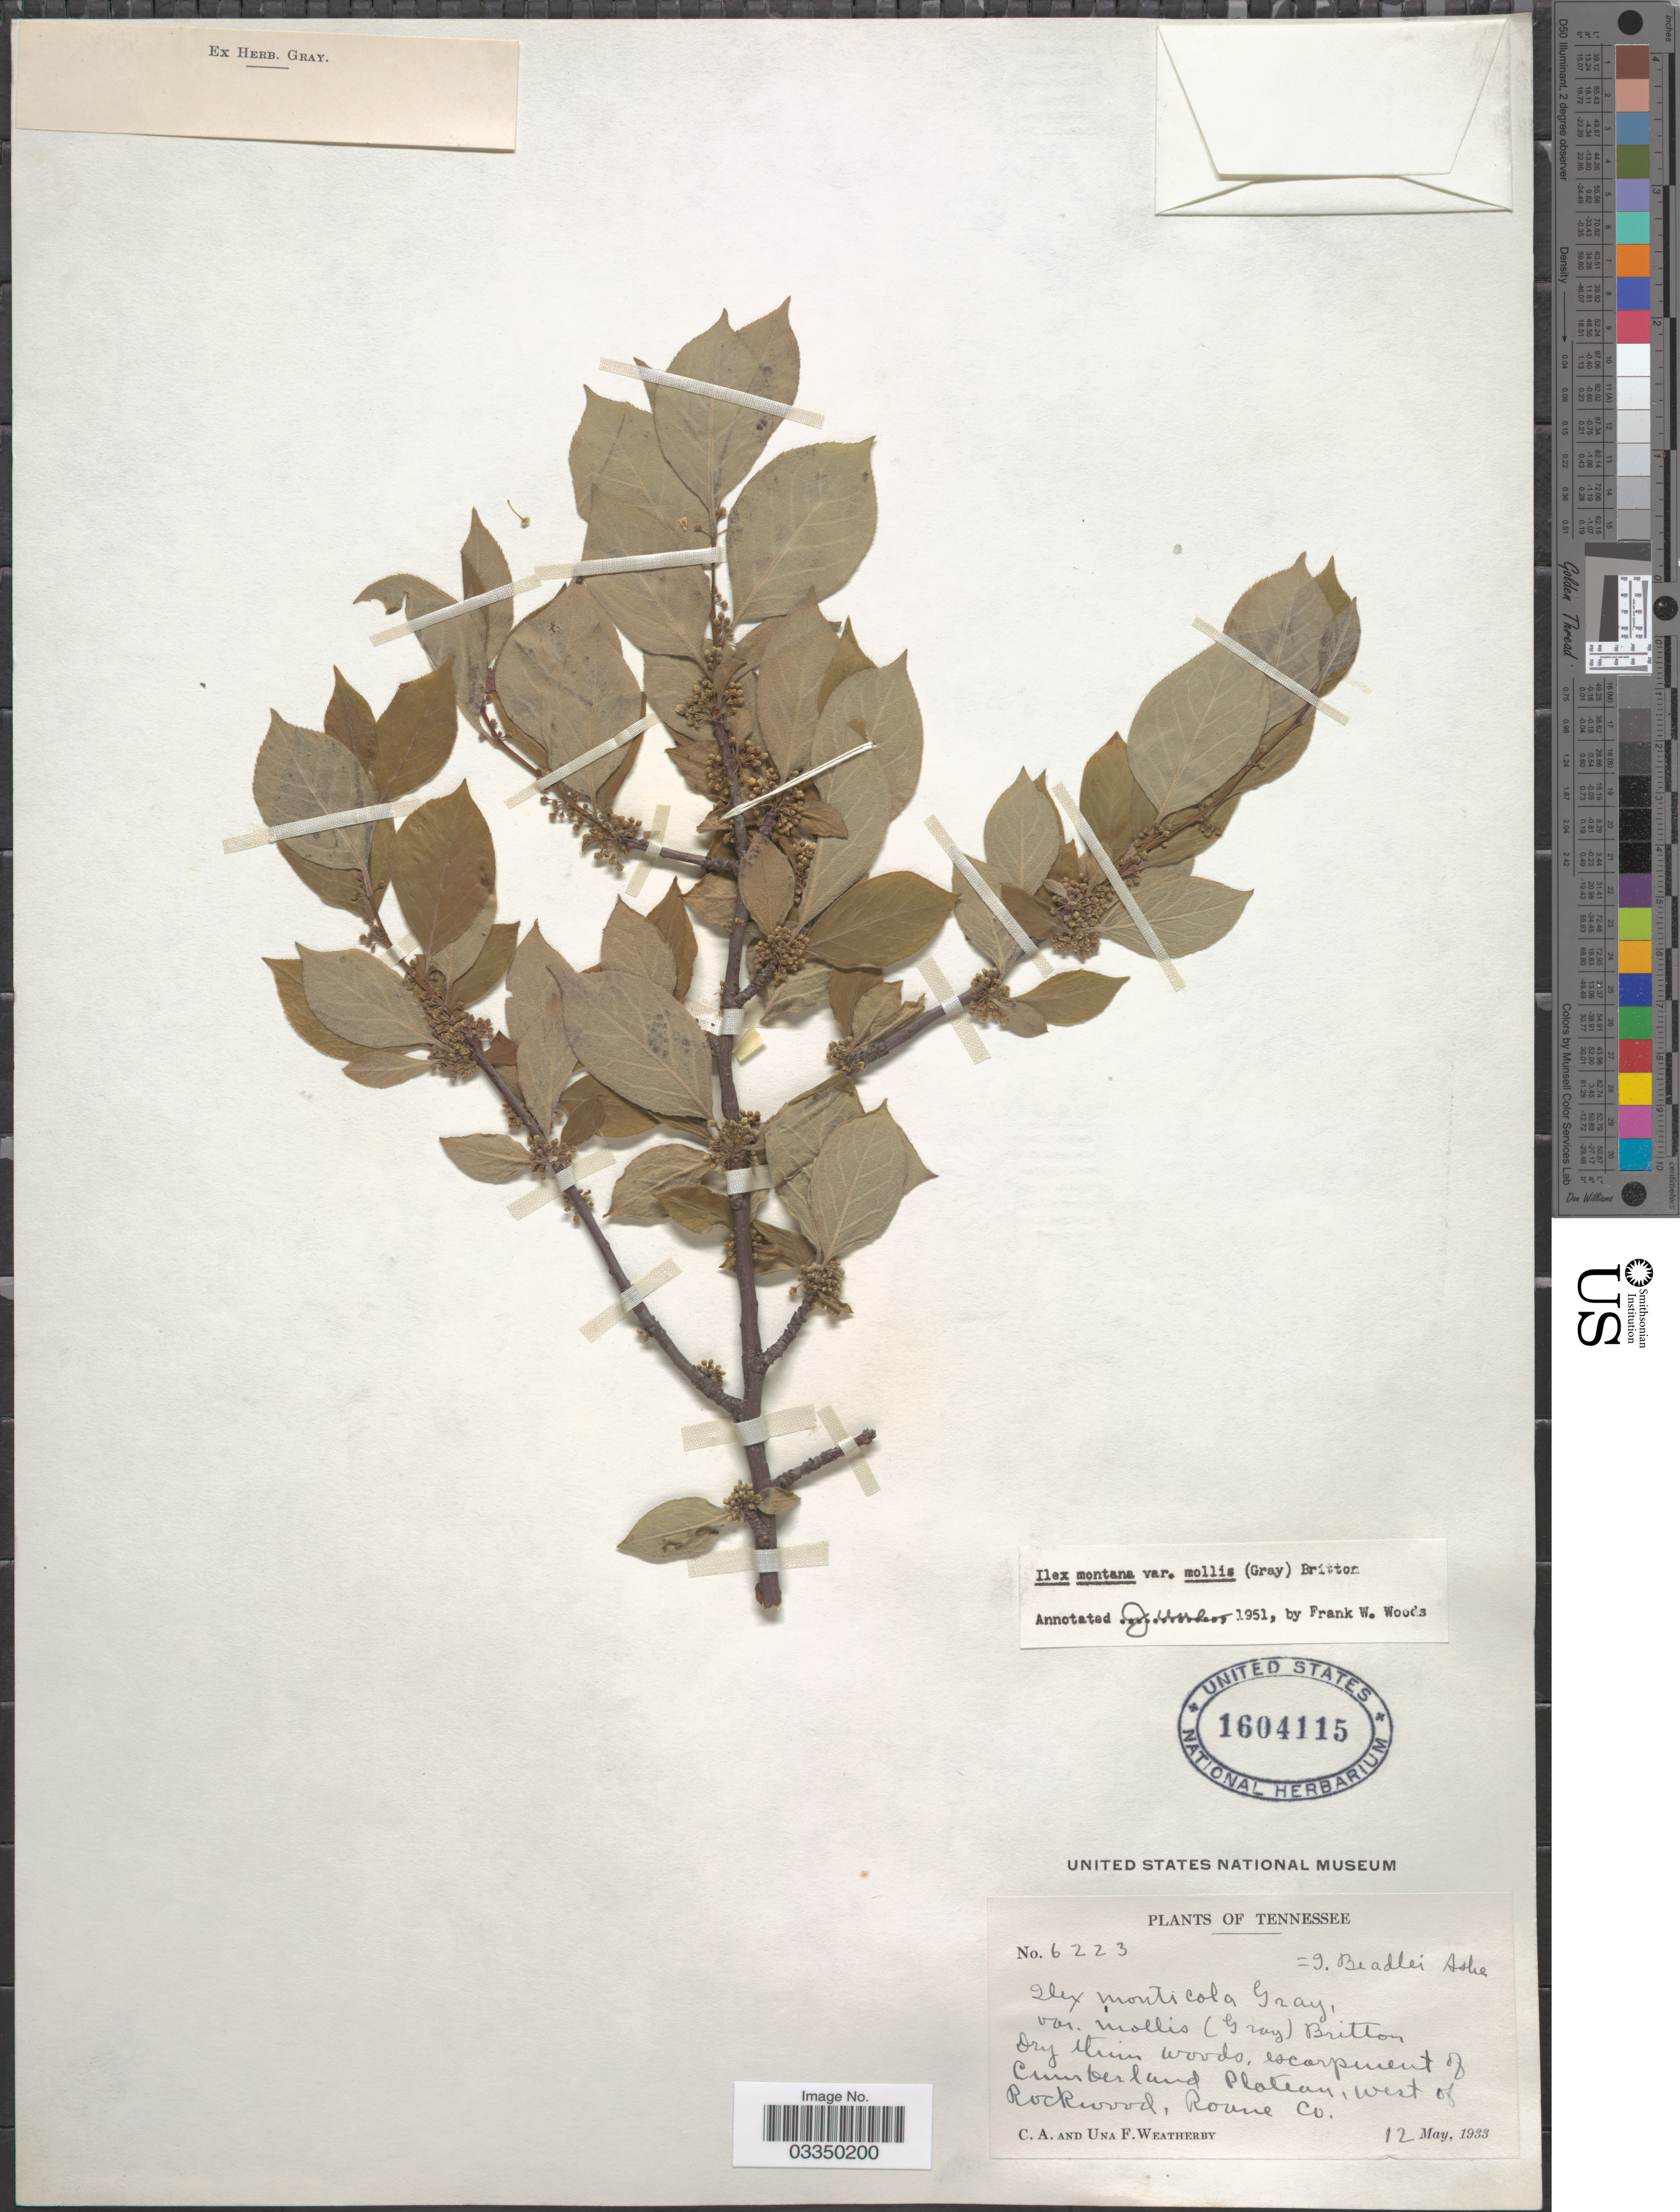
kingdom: Plantae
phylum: Tracheophyta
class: Magnoliopsida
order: Aquifoliales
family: Aquifoliaceae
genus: Ilex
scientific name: Ilex montana var. mollis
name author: (A. Gray) Britton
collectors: C. A. Weatherby & U. Weatherby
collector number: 6223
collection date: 1933-05-12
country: United States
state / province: Tennessee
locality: Escarpment of Cumberland Plateau, west of Rockwood, Roane Co.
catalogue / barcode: US 1604115